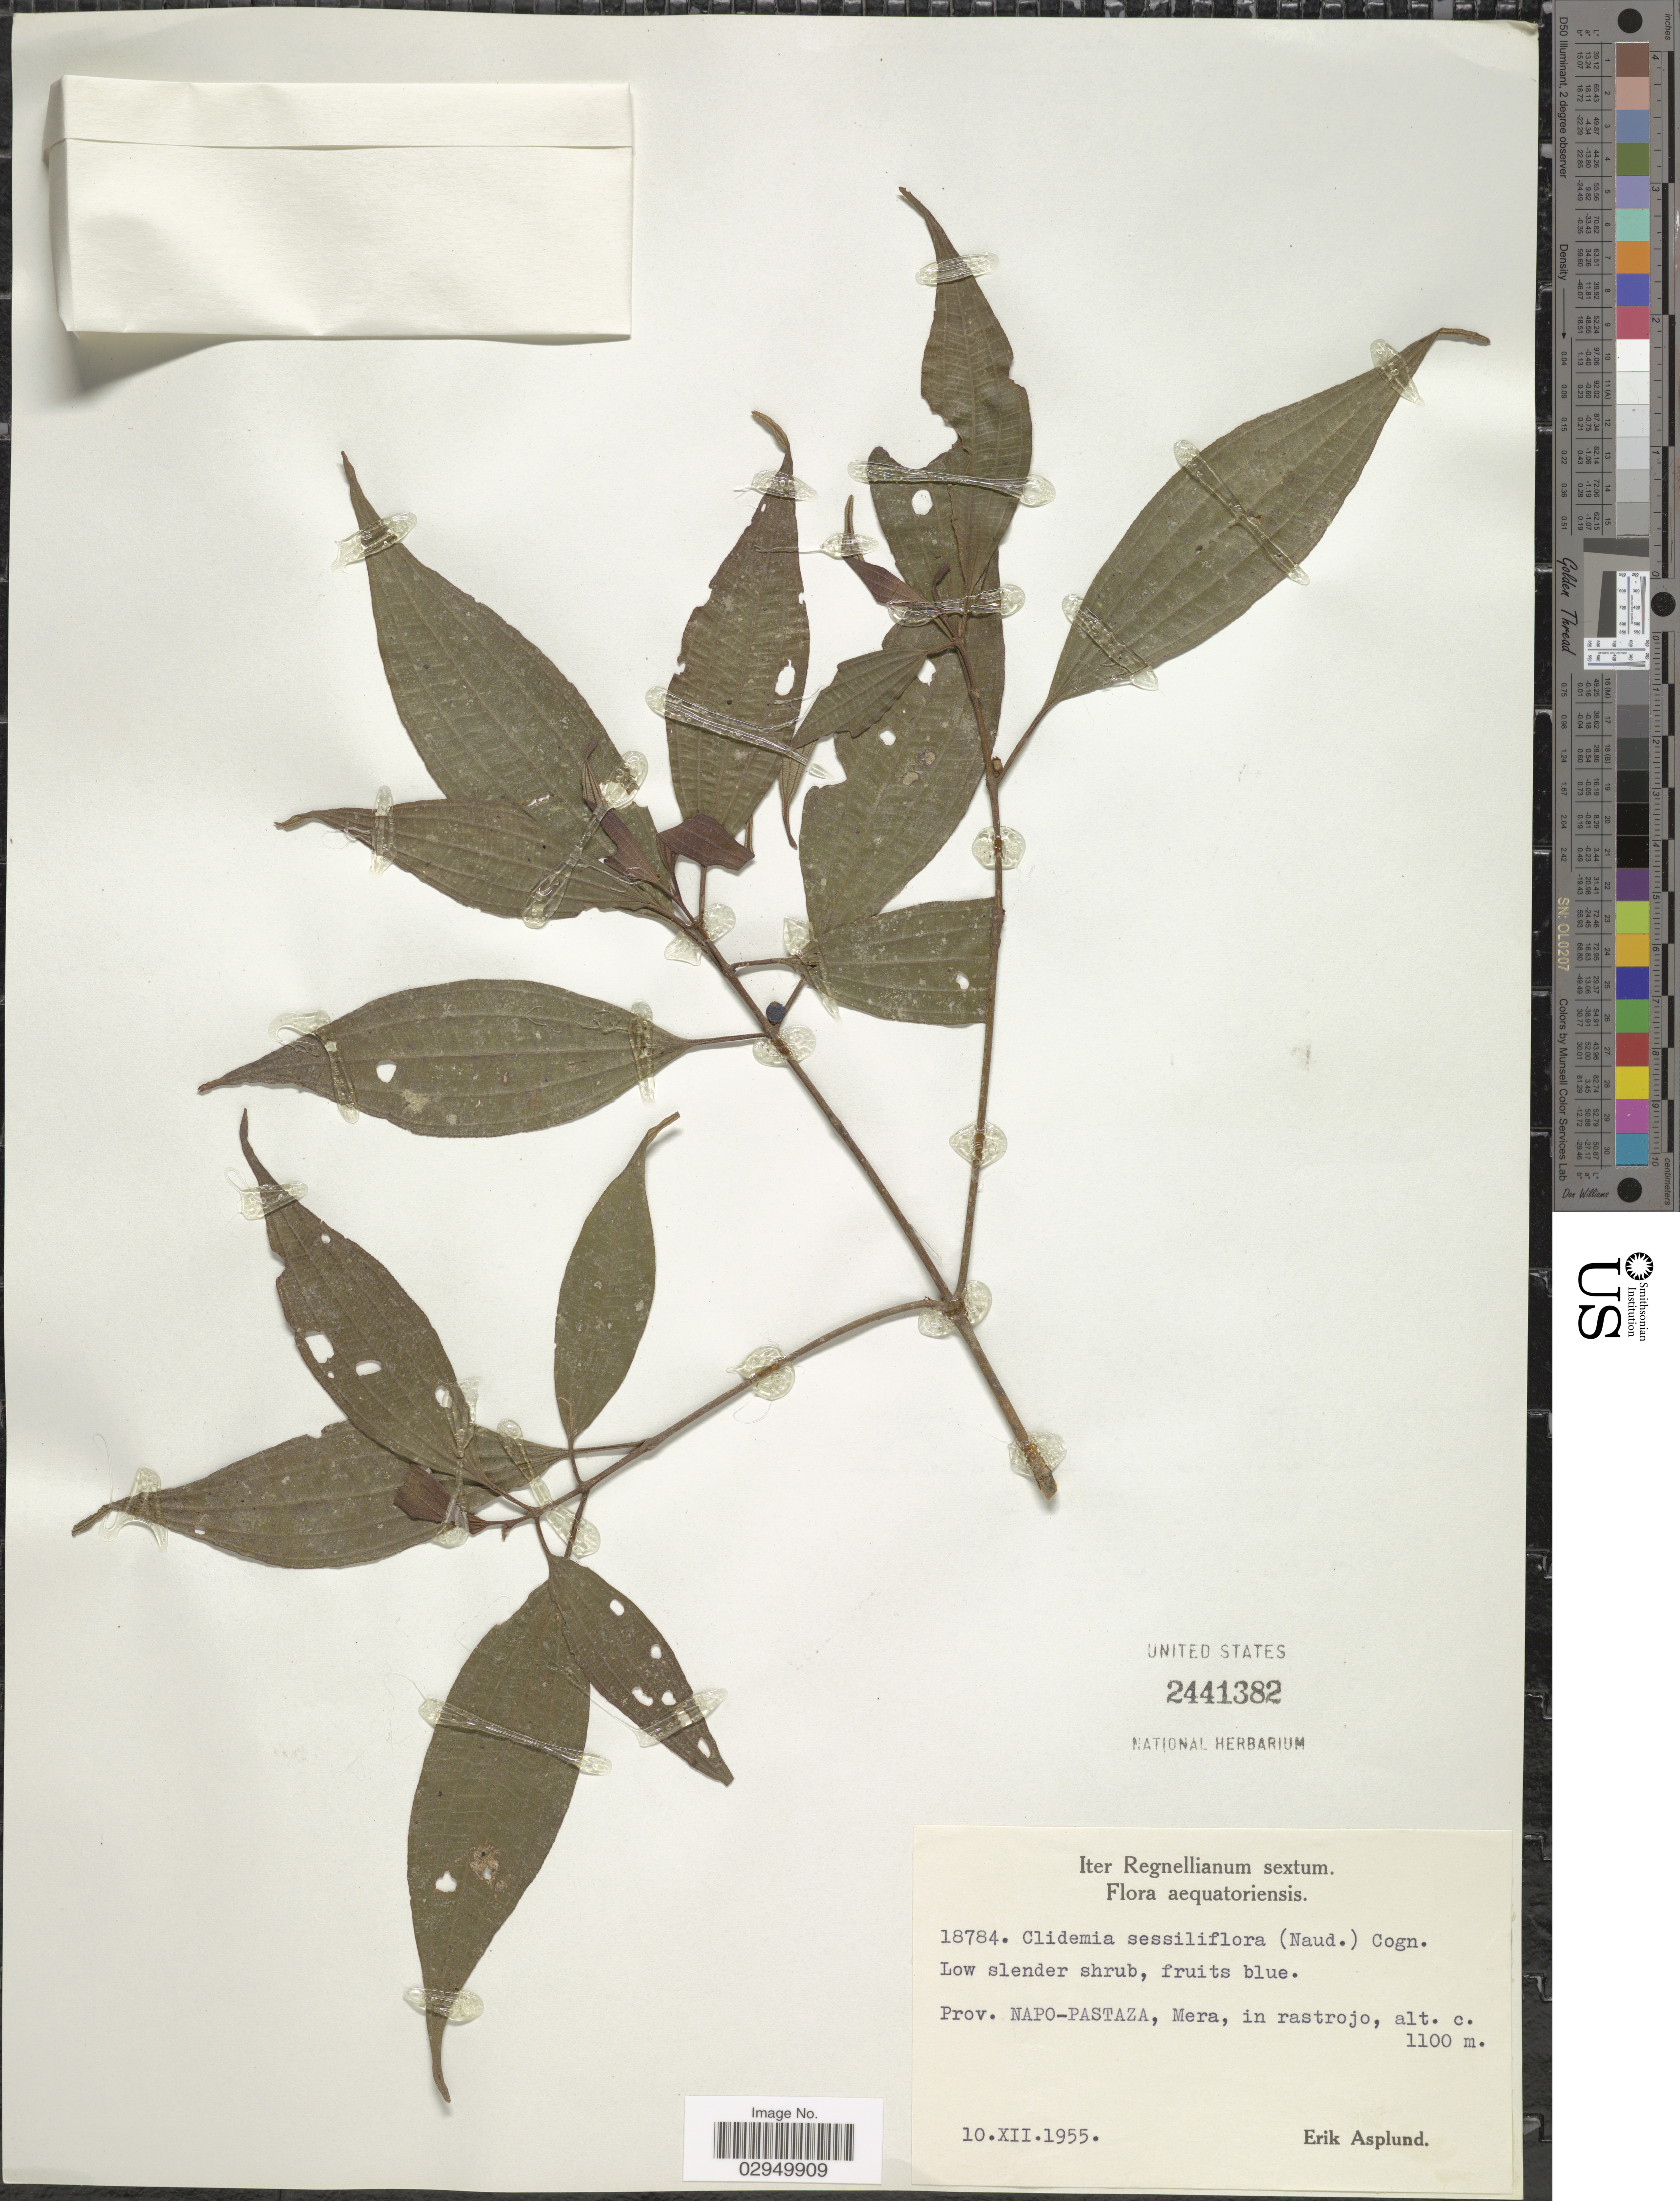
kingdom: Plantae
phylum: Tracheophyta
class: Magnoliopsida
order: Myrtales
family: Melastomataceae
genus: Clidemia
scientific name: Clidemia sessiliflora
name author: (Naudin) Cogn.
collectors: E. Asplund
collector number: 18784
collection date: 1955-12-10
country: Ecuador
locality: Prov. Napo-Pastaza, Mera, in rastrojo.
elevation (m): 1100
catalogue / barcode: US 2441382